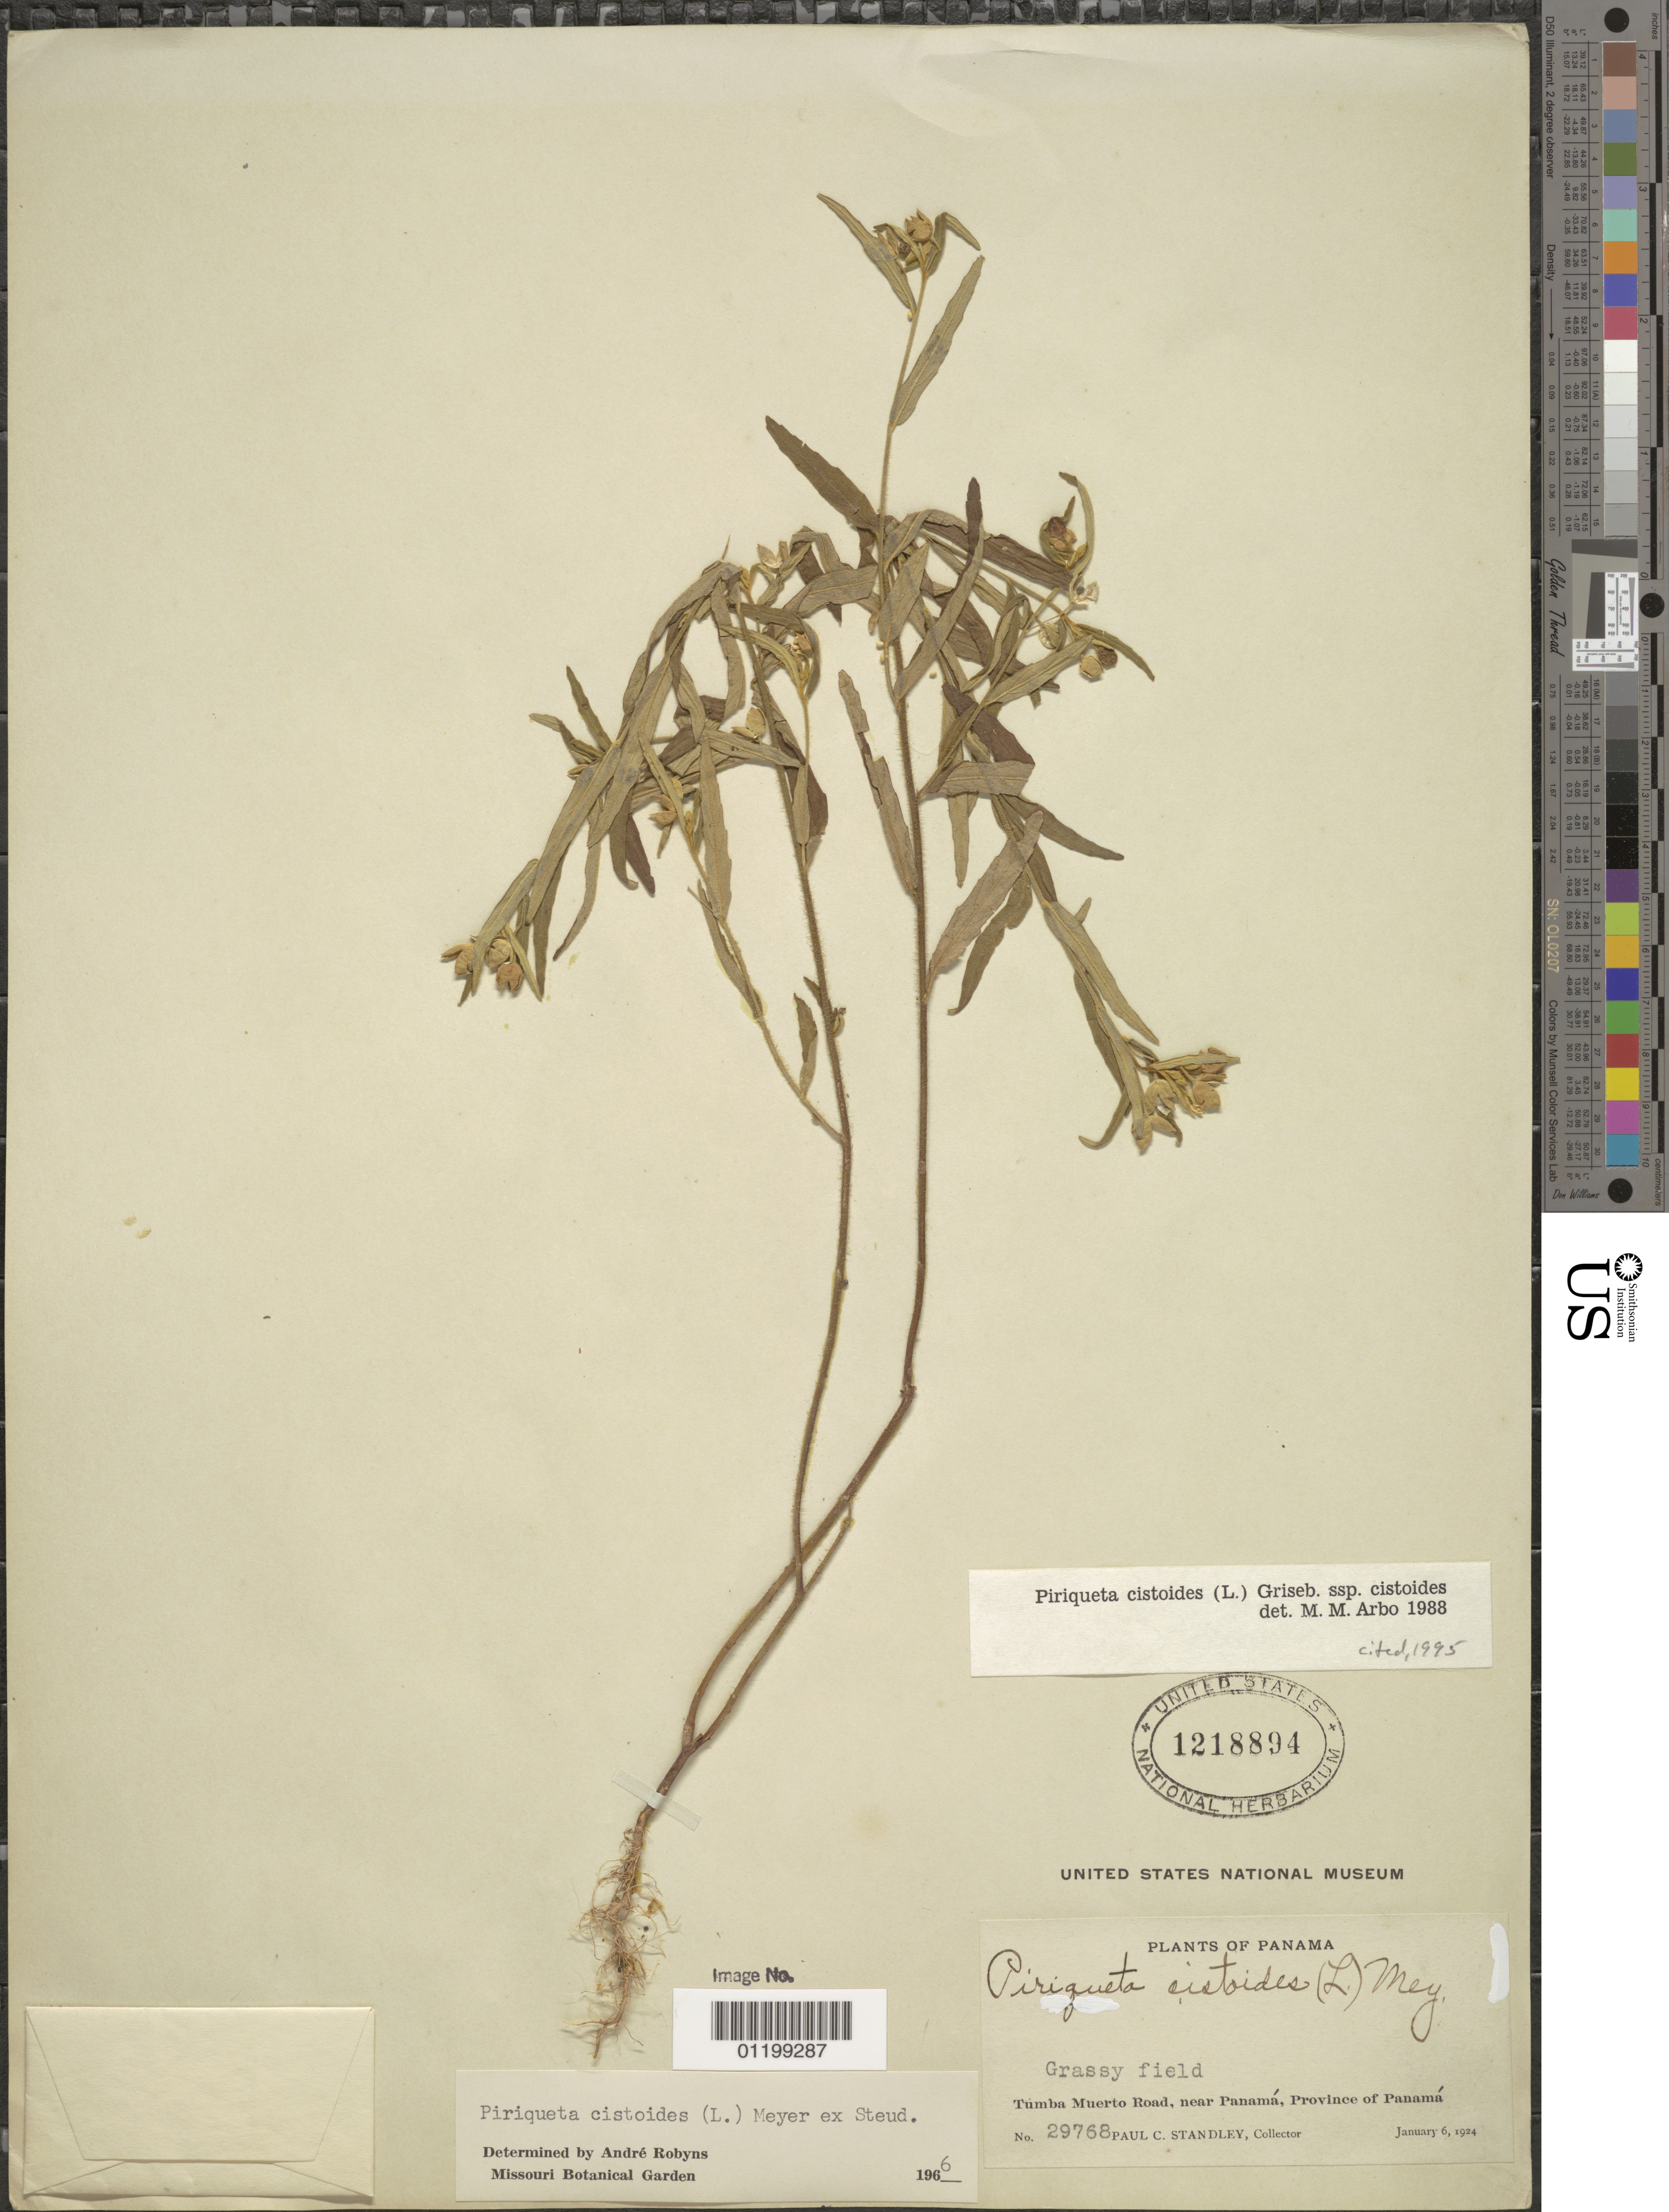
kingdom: Plantae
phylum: Tracheophyta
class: Magnoliopsida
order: Malpighiales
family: Turneraceae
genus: Piriqueta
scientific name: Piriqueta cistoides subsp. cistoides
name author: (L.) Griseb.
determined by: Arbo, M. M.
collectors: P. C. Standley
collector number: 29768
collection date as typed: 06 Jan 1924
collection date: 1924-01-06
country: Panama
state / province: Panamá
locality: Tumba Muerto Road, near Panama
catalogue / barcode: US 1218894